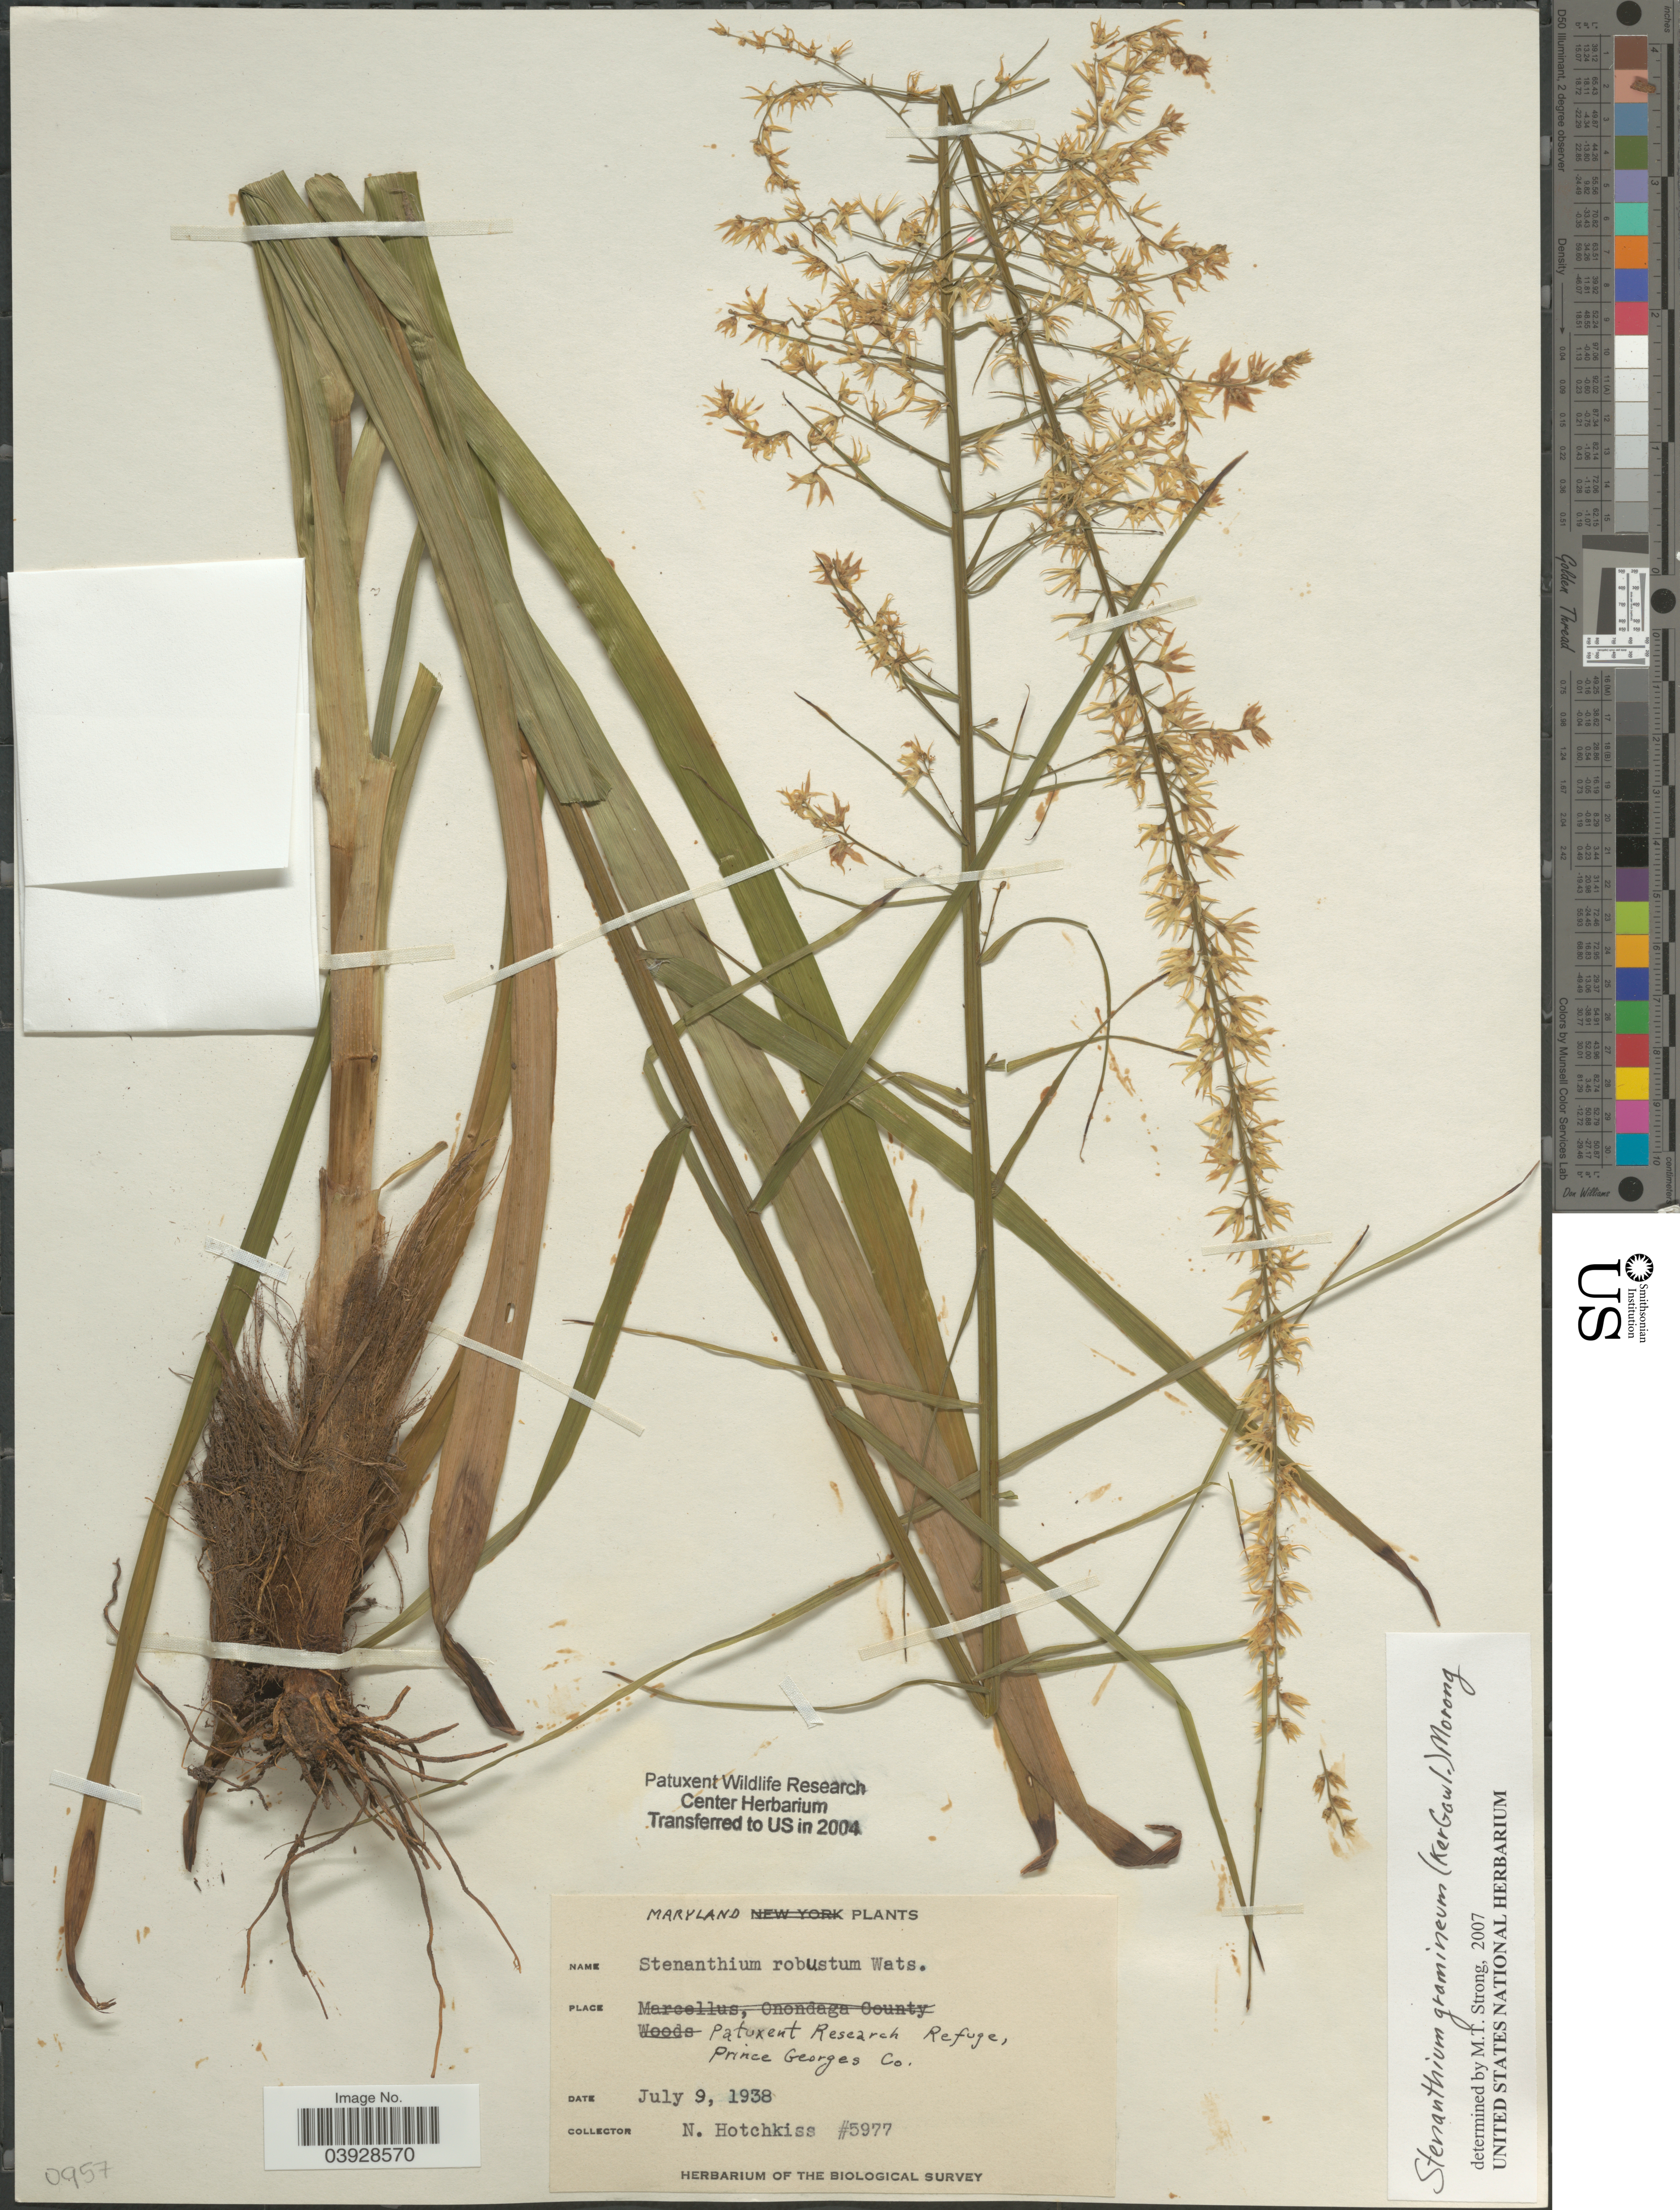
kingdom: Plantae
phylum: Tracheophyta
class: Liliopsida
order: Liliales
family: Melanthiaceae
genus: Stenanthium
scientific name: Stenanthium gramineum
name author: (Ker Gawl.) Morong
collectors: N. Hotchkiss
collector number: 5977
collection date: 1938-07-09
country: United States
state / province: Maryland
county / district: Prince George's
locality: Patuxent Research Refuge, Prince Georges Co.